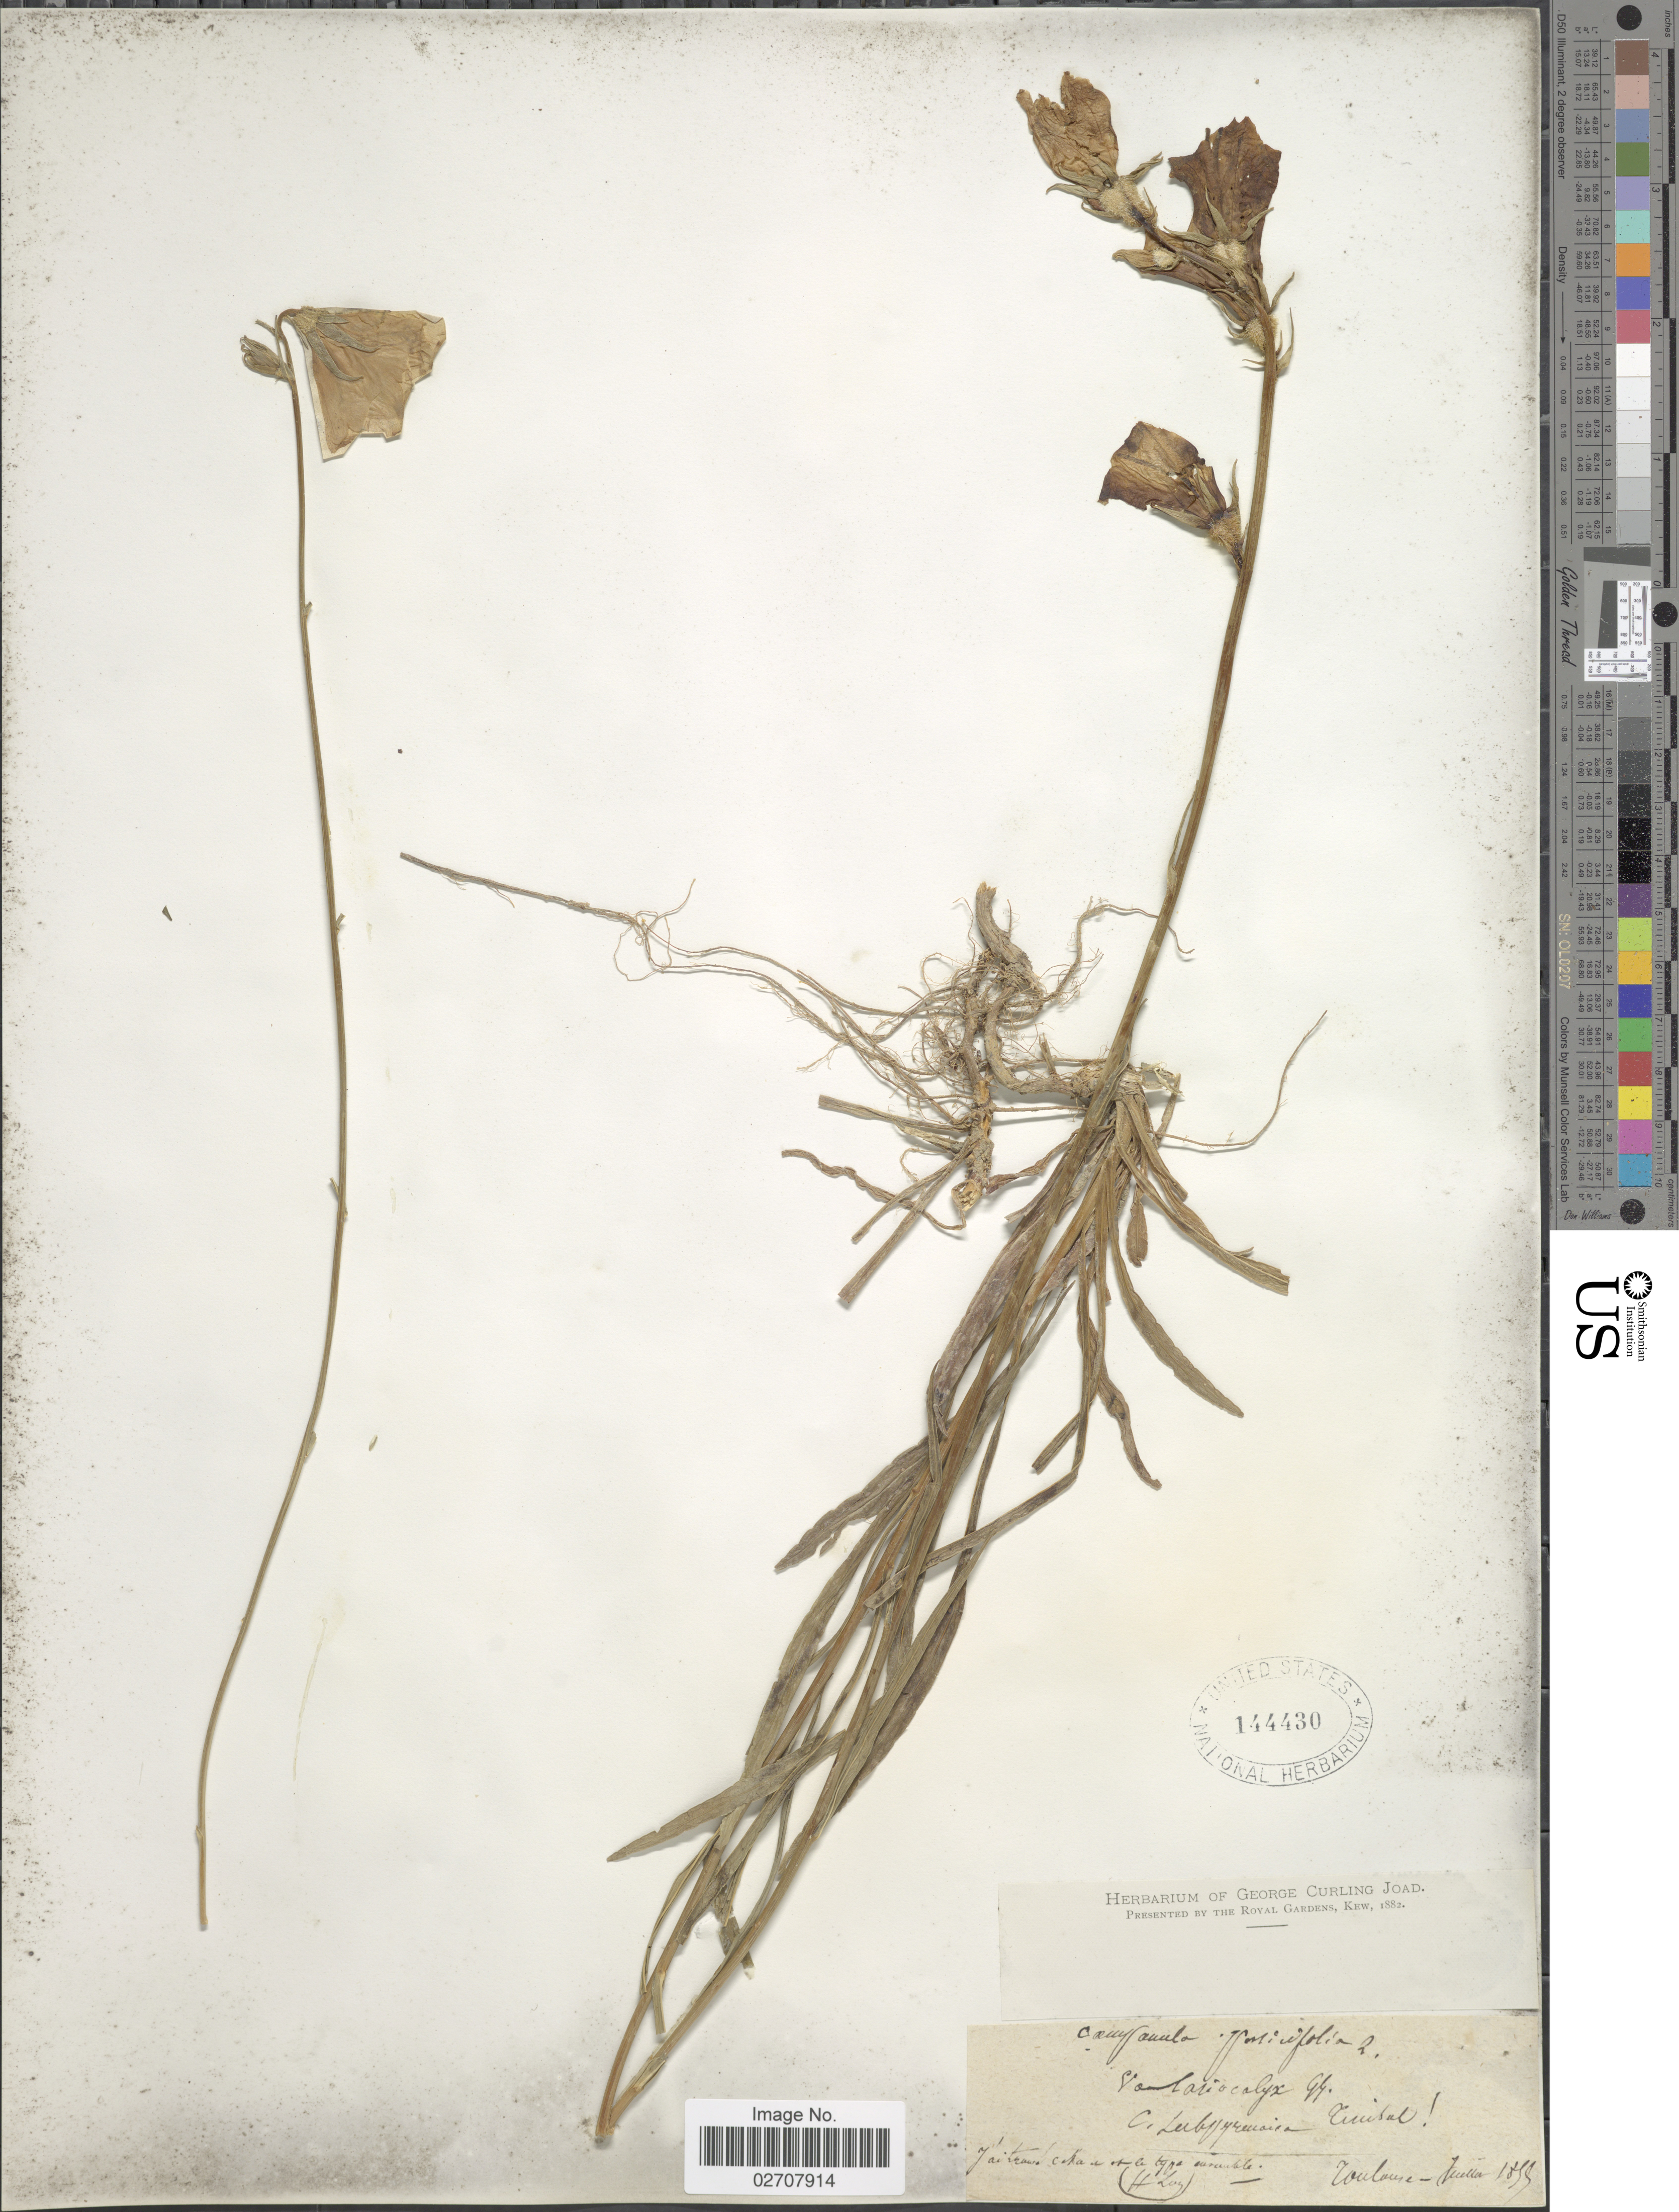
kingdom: Plantae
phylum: Tracheophyta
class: Magnoliopsida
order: Asterales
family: Campanulaceae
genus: Campanula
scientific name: Campanula persicifolia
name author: L.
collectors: H. Loy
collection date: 1899-07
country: France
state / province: Occitanie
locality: J'ai trauw chau es le type aurable [interpreted], Toulouse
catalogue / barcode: US 144430